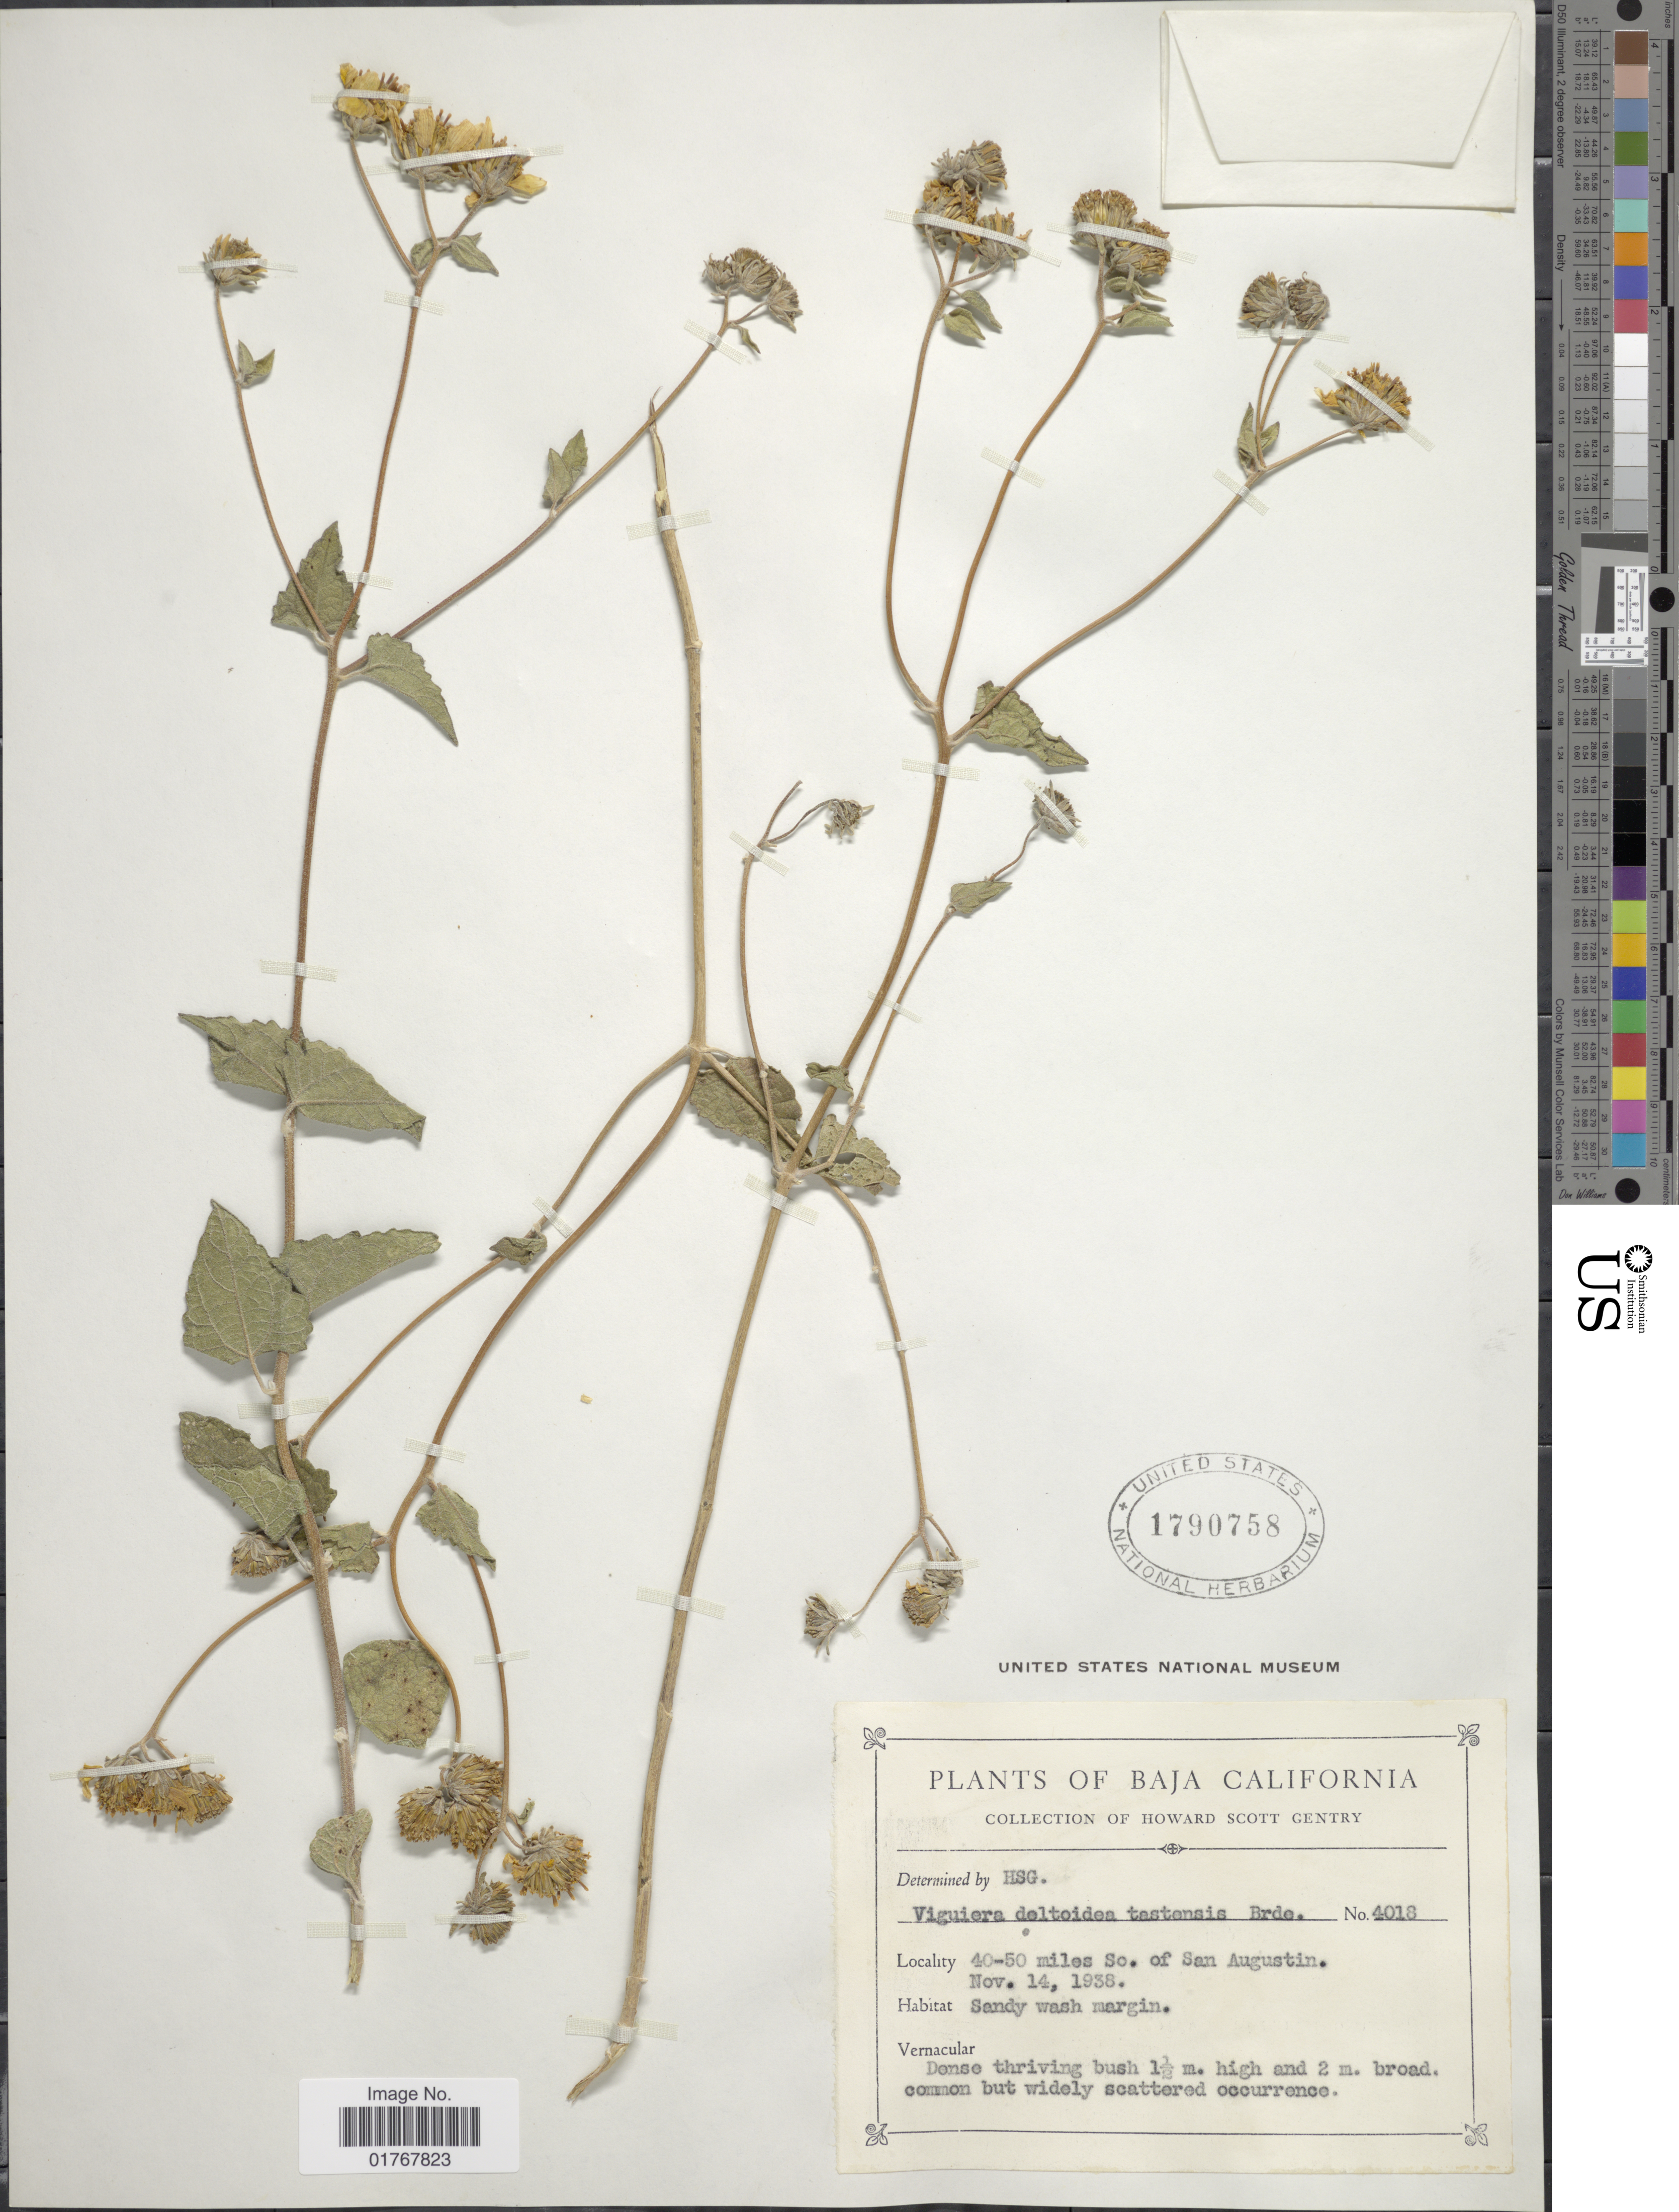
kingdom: Plantae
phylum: Tracheophyta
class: Magnoliopsida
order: Asterales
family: Asteraceae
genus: Viguiera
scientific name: Viguiera deltoidea var. tastensis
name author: Brandegee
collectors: H. S. Gentry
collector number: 4018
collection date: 1938-11-14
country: Mexico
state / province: Baja California Sur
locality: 40-50 miles So. of San Augustin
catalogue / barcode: US 1790758